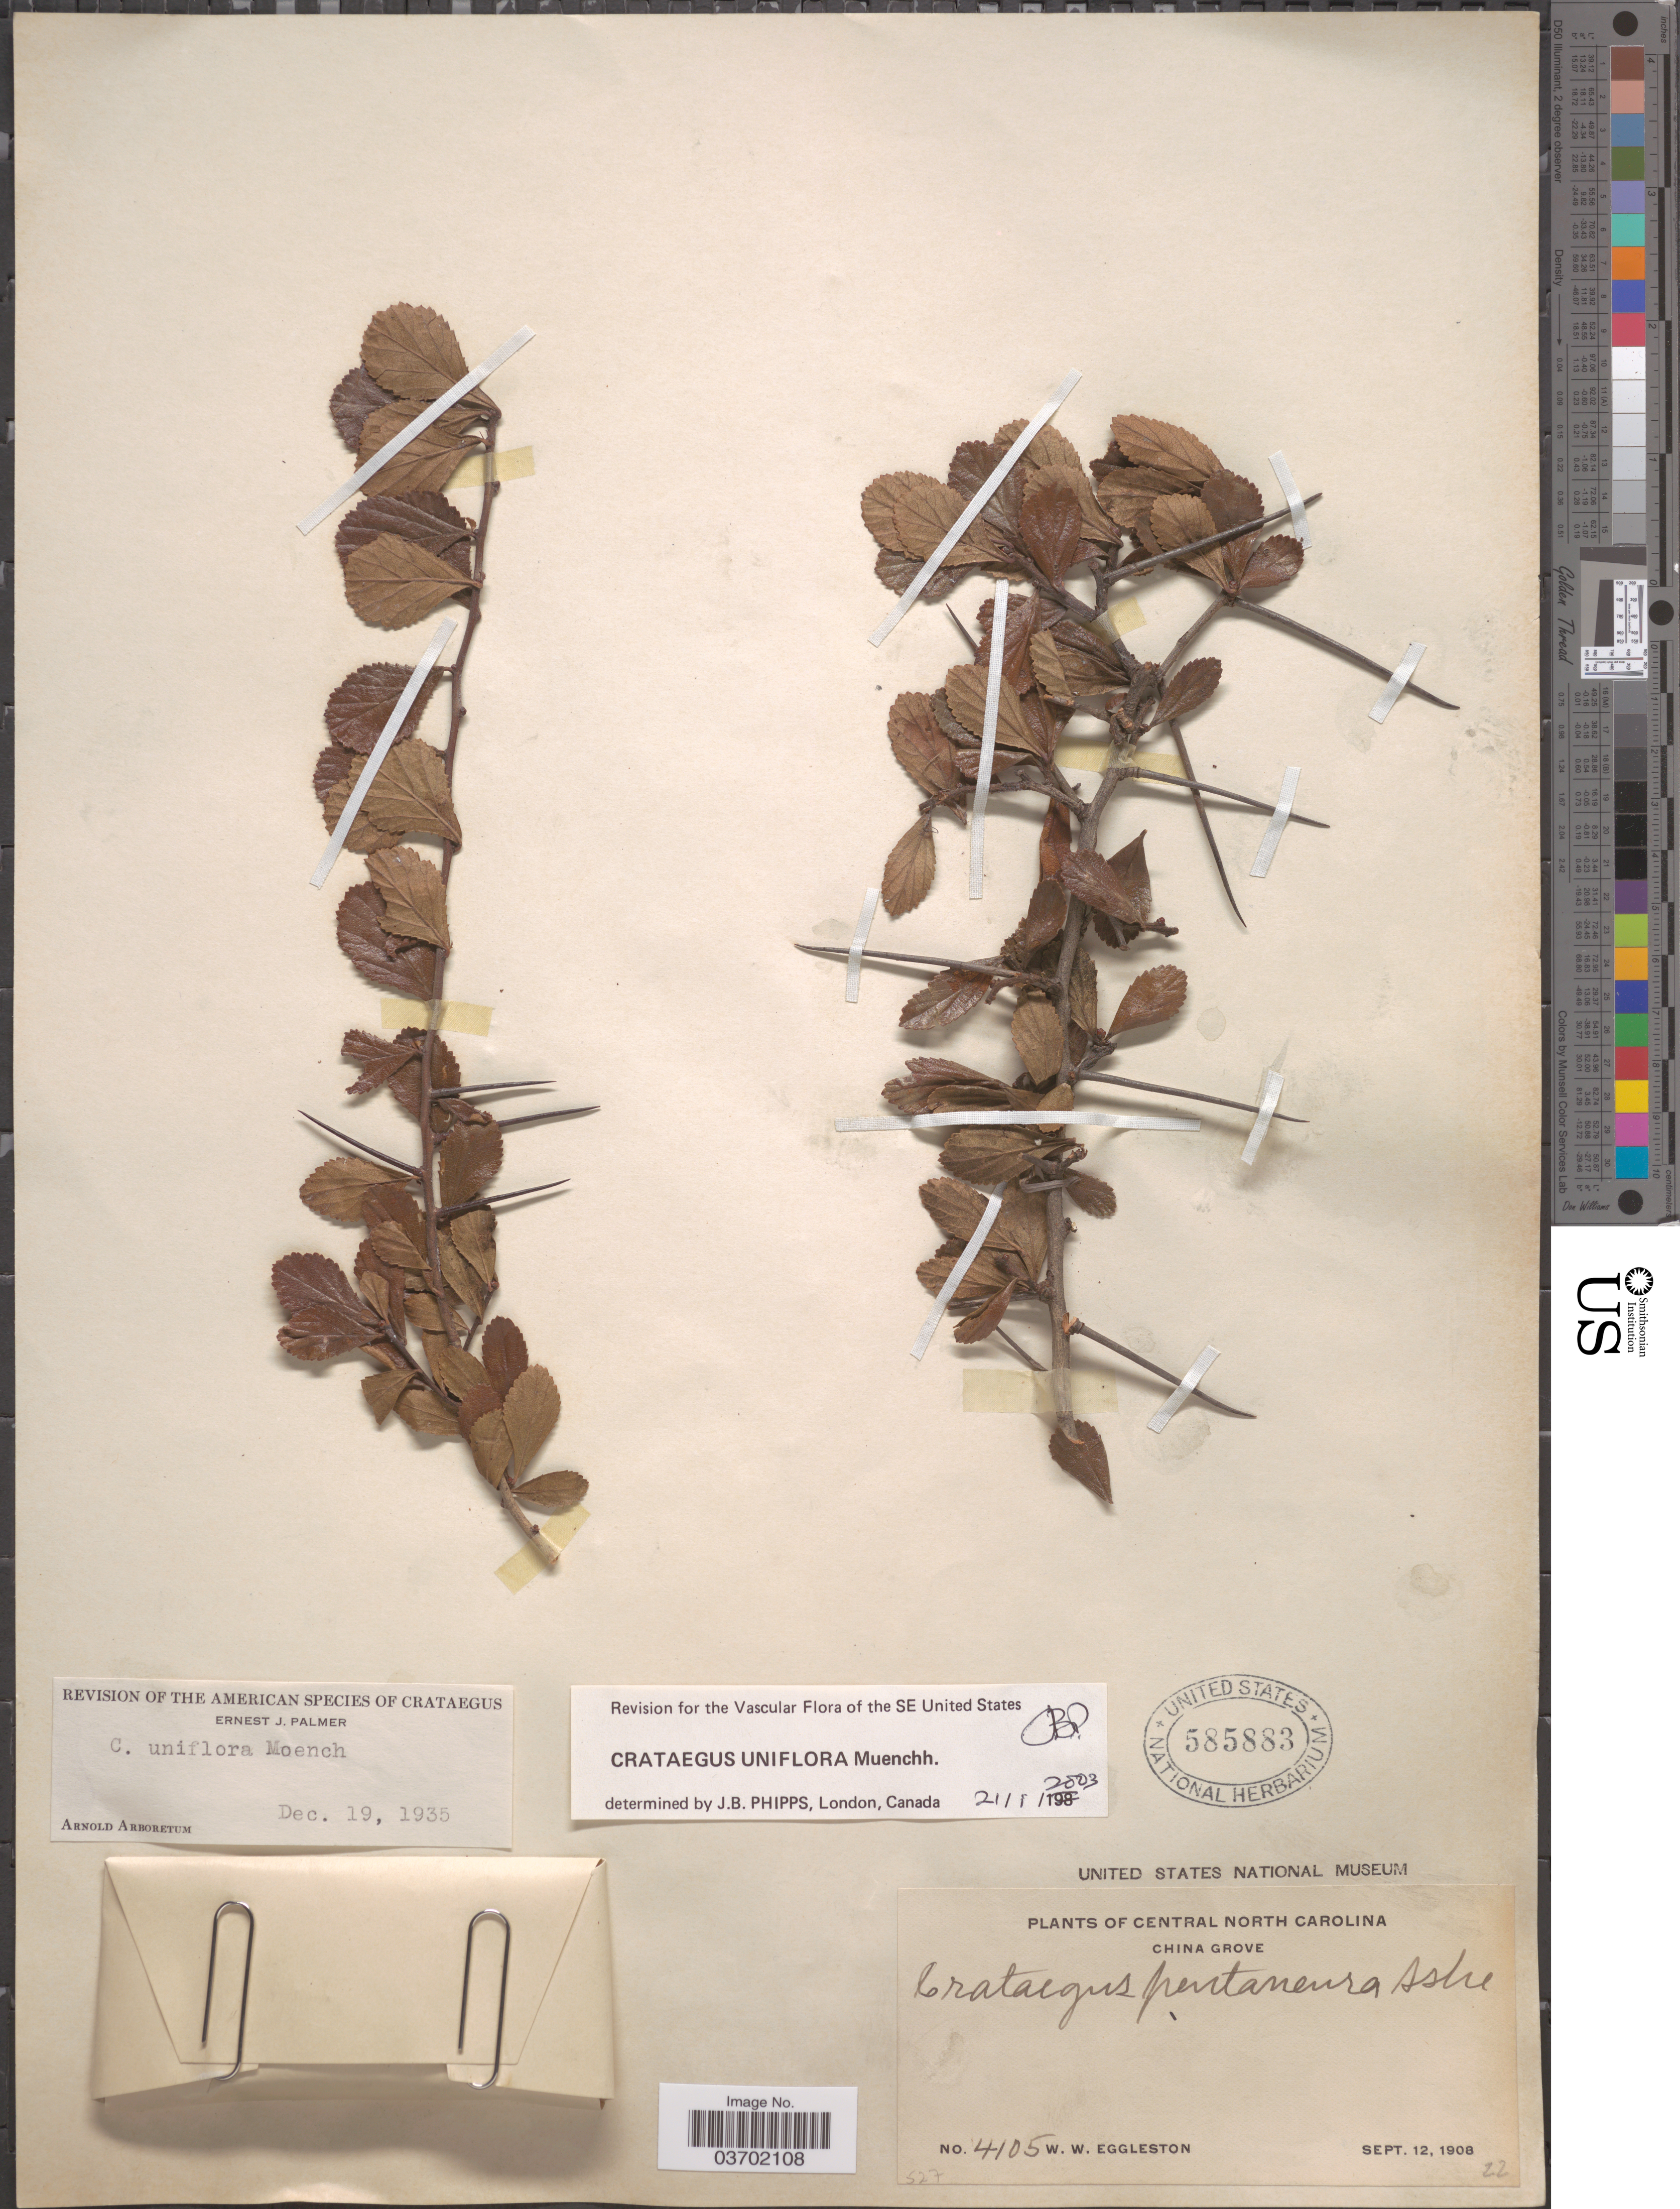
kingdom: Plantae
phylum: Tracheophyta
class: Magnoliopsida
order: Rosales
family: Rosaceae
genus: Crataegus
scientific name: Crataegus uniflora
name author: Münchh.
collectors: W. W. Eggleston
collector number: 4105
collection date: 1908-09-12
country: United States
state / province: North Carolina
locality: Central North Carolina. China Grove.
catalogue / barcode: US 585883